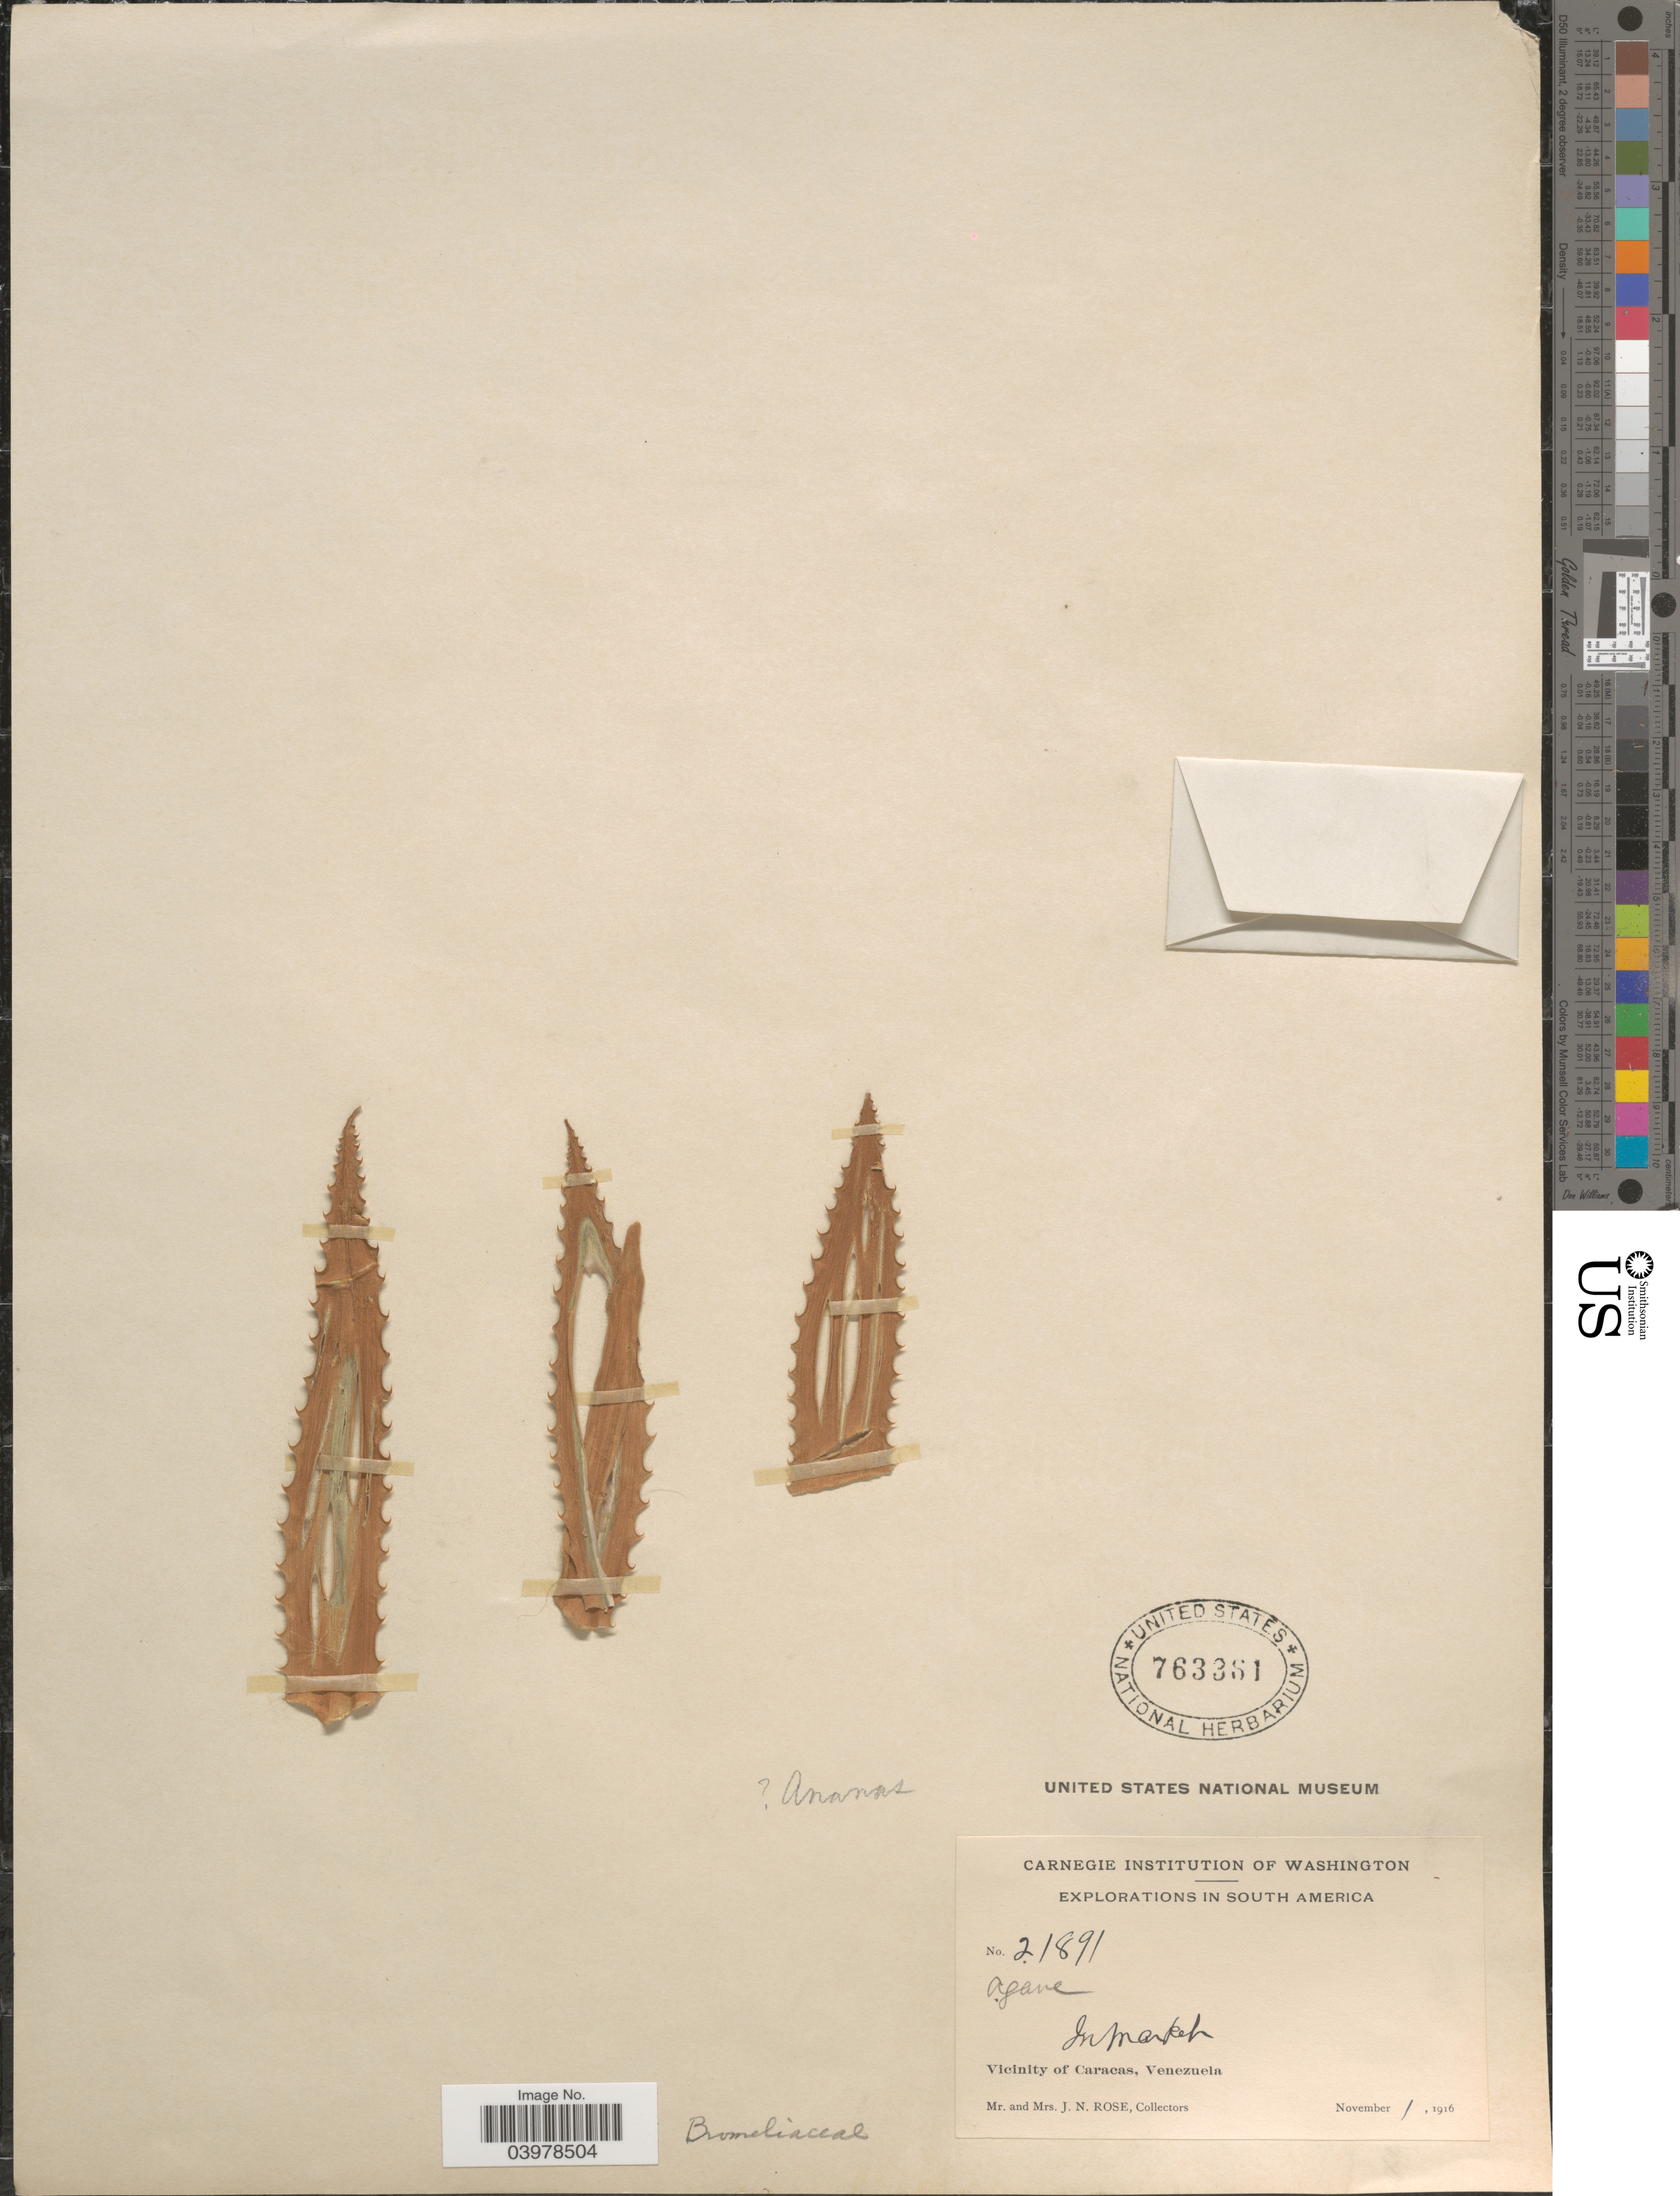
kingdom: Plantae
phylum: Tracheophyta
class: Liliopsida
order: Poales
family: Bromeliaceae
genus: Ananas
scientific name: Ananas sp.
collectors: J. N. Rose & L. B. Rose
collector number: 21891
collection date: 1916-11-01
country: Venezuela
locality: Vicinity of Caracas.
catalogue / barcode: US 763361